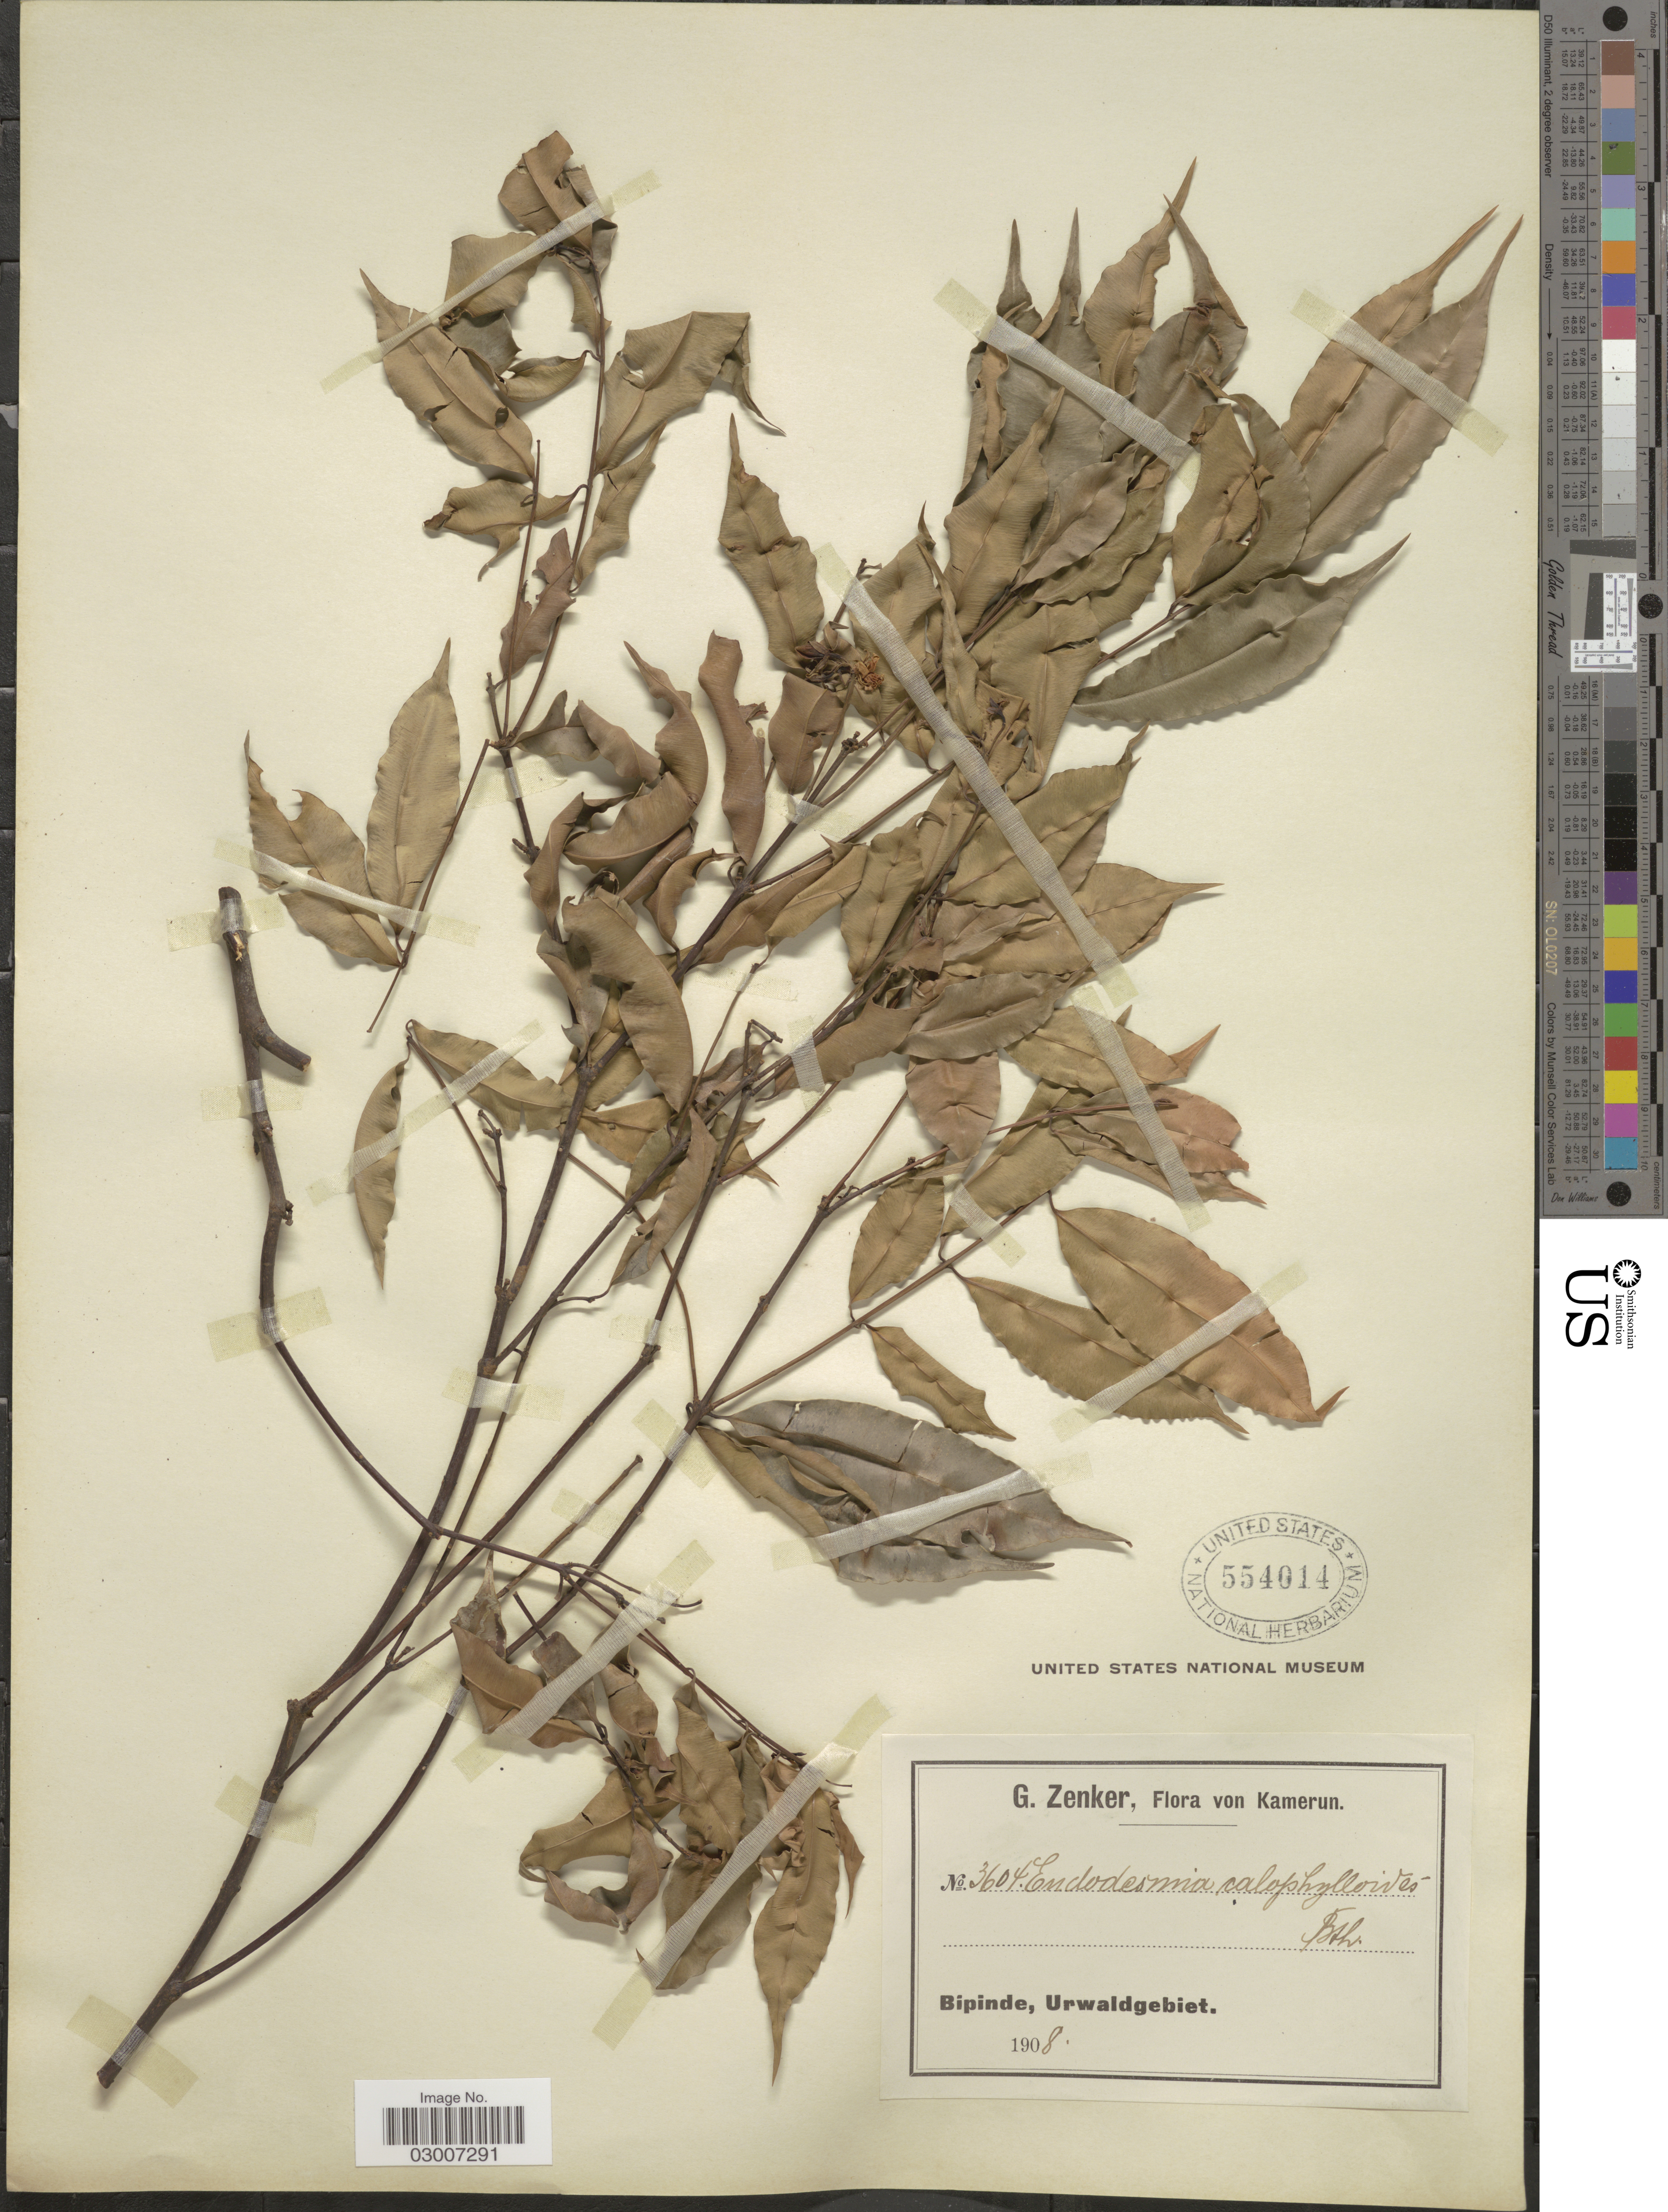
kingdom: Plantae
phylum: Tracheophyta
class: Magnoliopsida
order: Malpighiales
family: Calophyllaceae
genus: Endodesmia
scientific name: Endodesmia calophylloides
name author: Benth.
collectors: G. A. Zenker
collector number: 3604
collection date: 1908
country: Cameroon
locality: Bipinde, Urwaldgebiet.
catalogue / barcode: US 554014